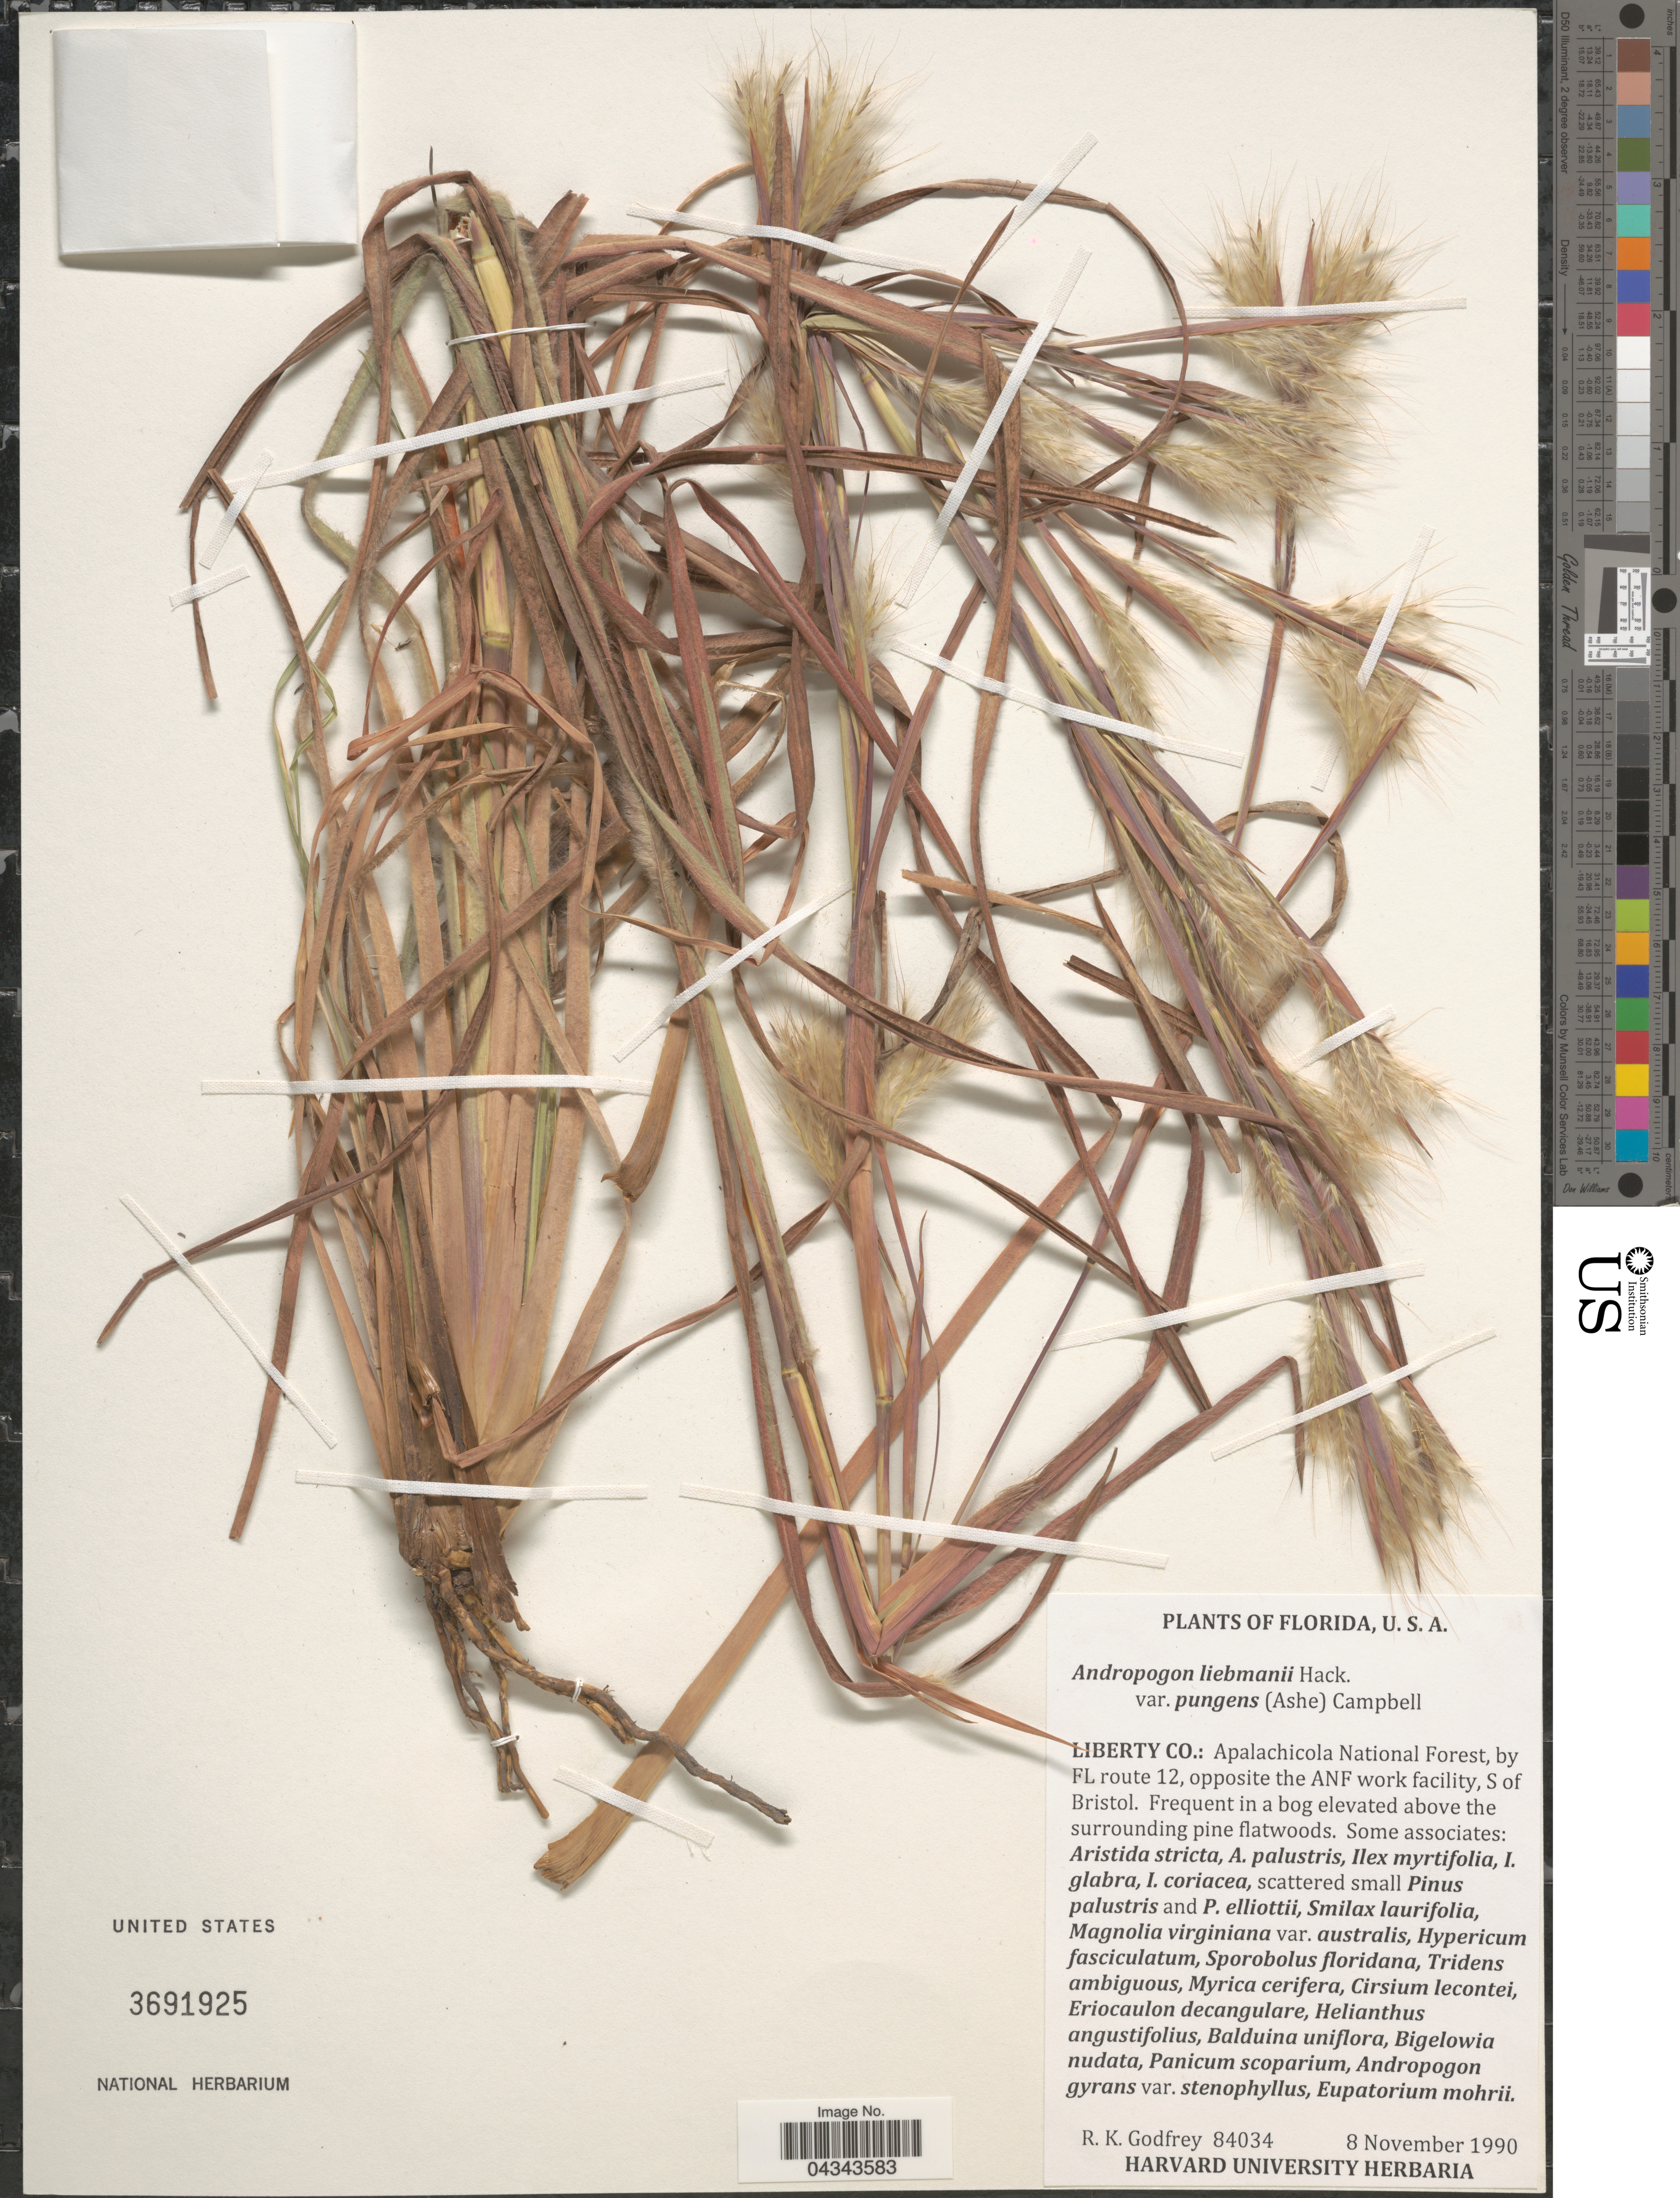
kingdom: Plantae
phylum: Tracheophyta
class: Liliopsida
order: Poales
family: Poaceae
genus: Andropogon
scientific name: Andropogon liebmannii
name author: Hack.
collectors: R. K. Godfrey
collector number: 84034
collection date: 1990-11-08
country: United States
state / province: Florida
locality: Liberty Co.: Apalachicola National Forest, by FL route 12, opposite the ANF work facility, S of Bristol.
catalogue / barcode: US 3691925